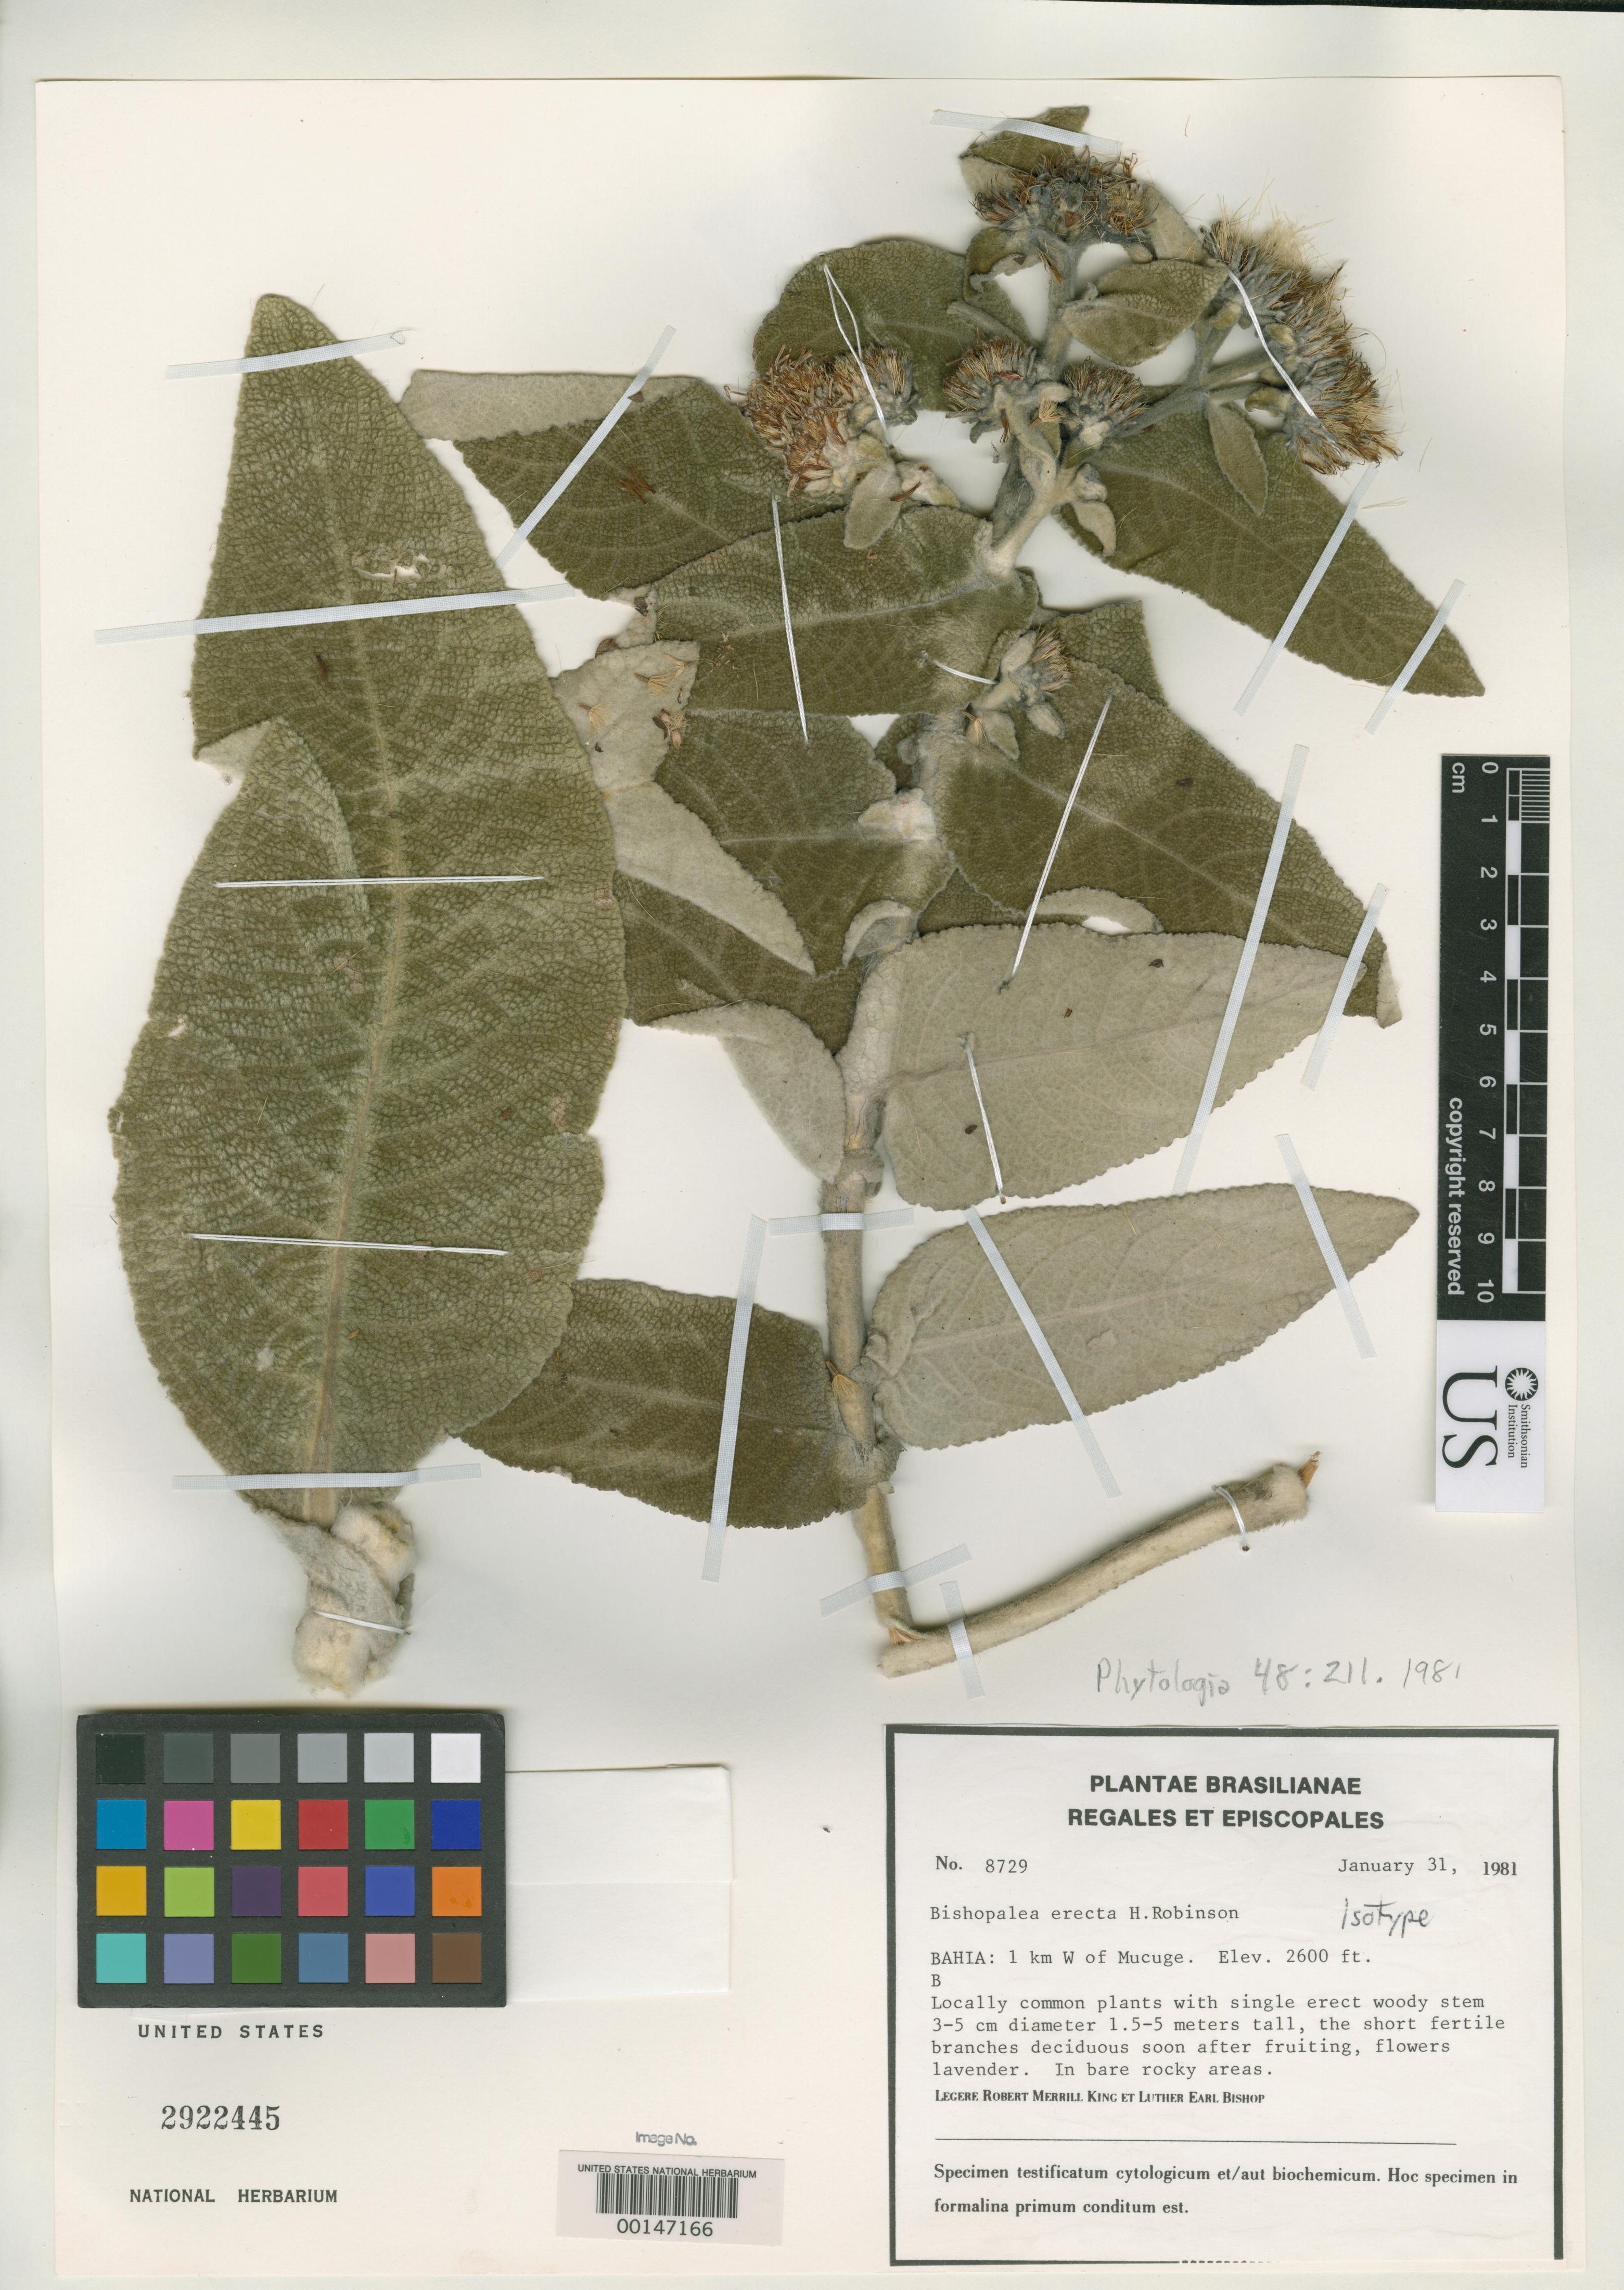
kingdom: Plantae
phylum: Tracheophyta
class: Magnoliopsida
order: Asterales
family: Asteraceae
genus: Bishopalea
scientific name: Bishopalea erecta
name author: H. Rob.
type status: Isotype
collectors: R. M. King & L. E. Bishop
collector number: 8729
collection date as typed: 31 Jan 1981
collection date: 1981-01-31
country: Brazil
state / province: Bahia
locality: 1 km W of Mucuge; 2600 ft.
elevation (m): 792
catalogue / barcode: US 2922445